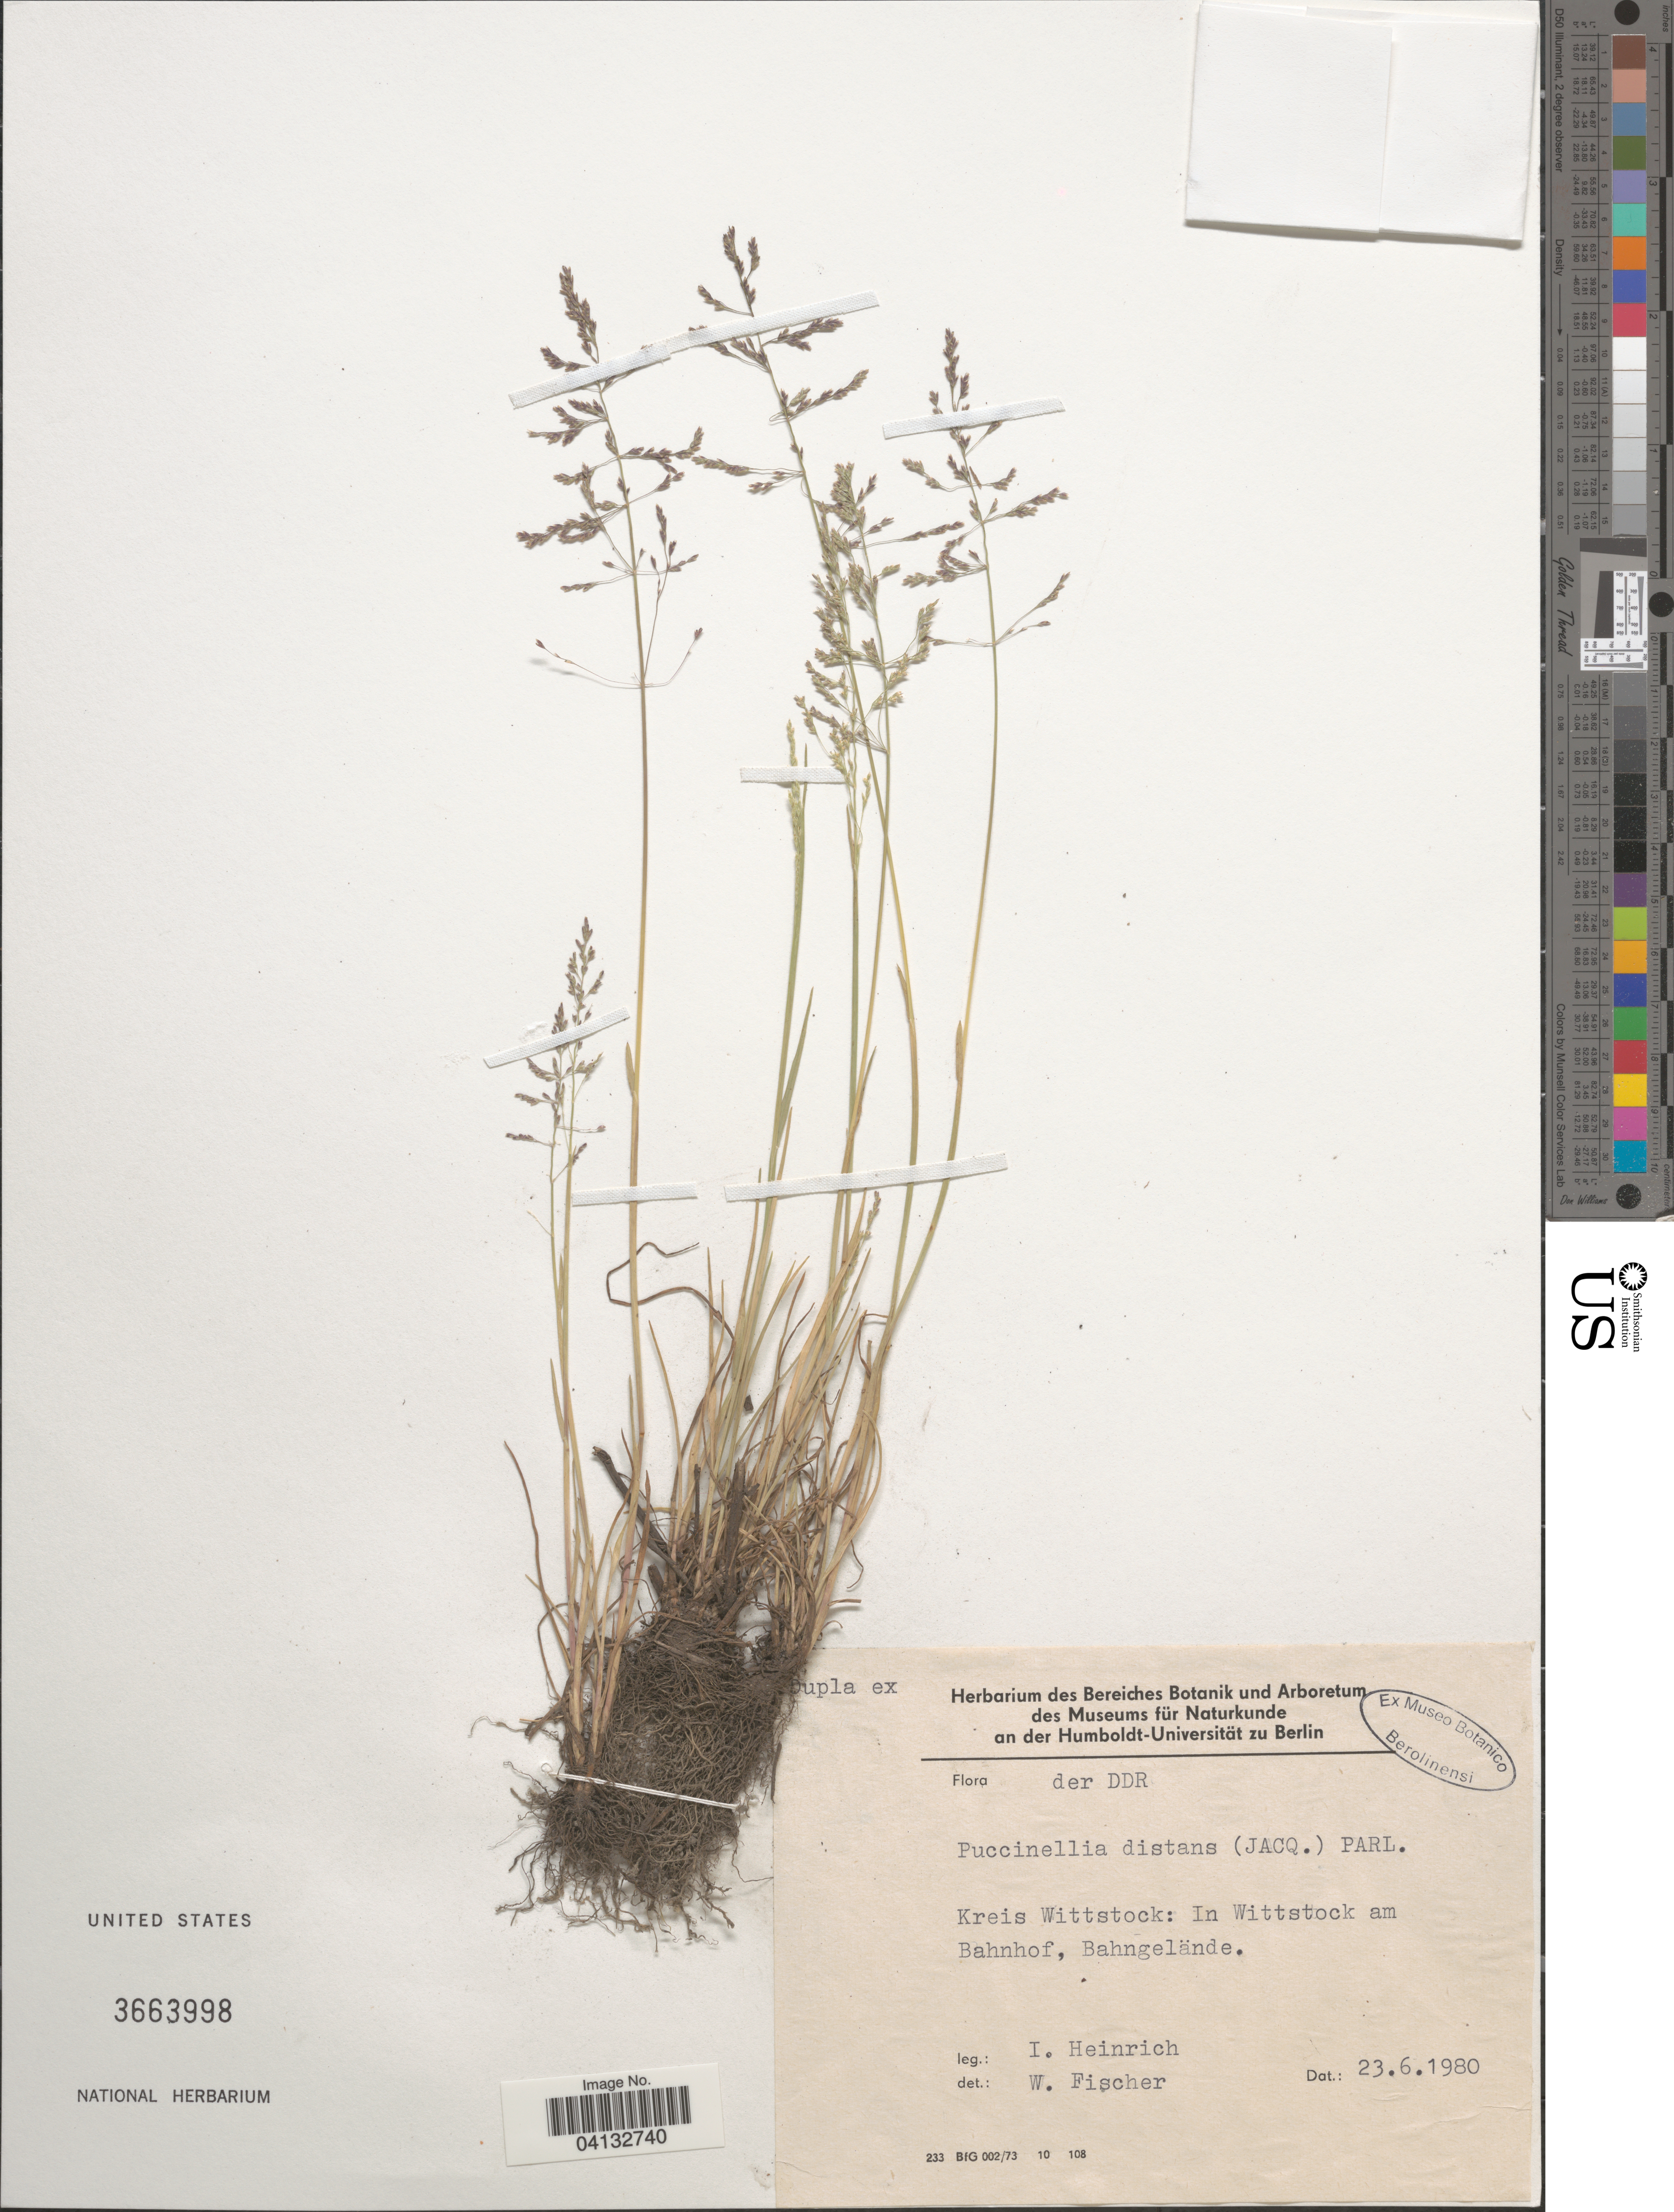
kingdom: Plantae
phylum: Tracheophyta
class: Liliopsida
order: Poales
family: Poaceae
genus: Puccinellia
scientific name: Puccinellia distans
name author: (Jacq.) Parl.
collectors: I. Heinrich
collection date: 1980-06-23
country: Germany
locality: DDR. Kreis Wittstock: In Wittstock am Bahnhof, Bahngelände.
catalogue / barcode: US 3663998